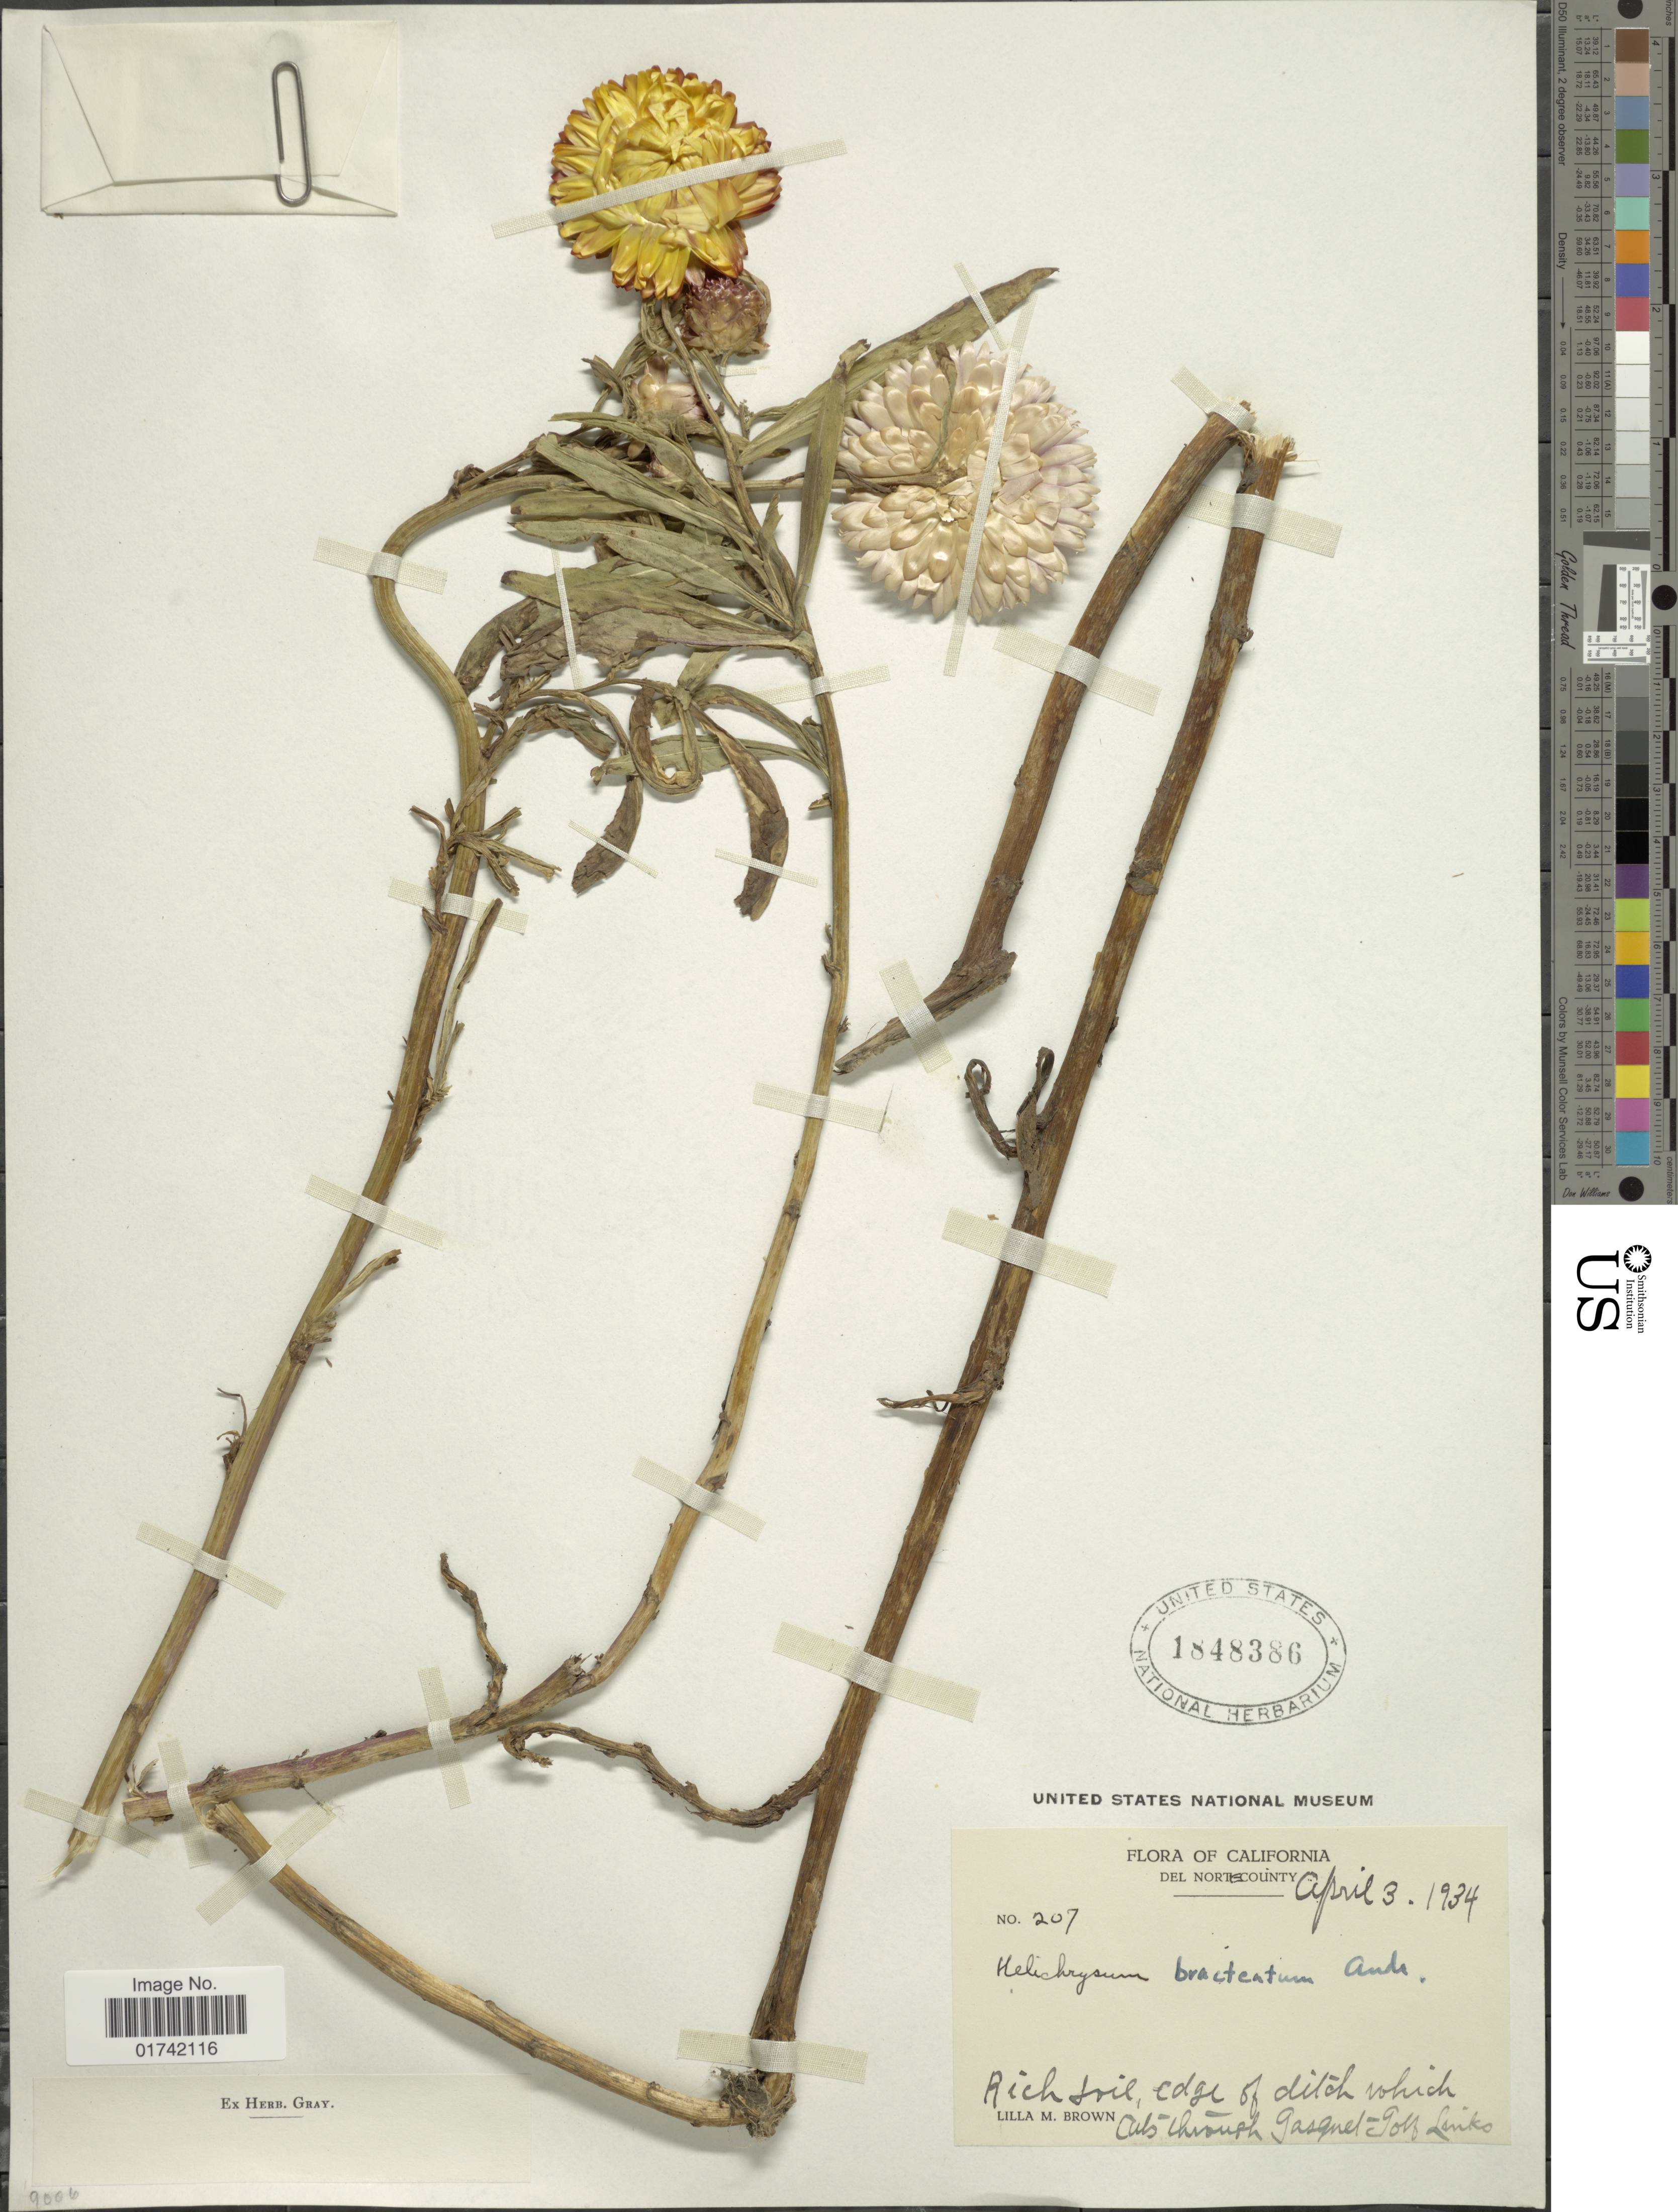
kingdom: Plantae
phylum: Tracheophyta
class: Magnoliopsida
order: Asterales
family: Asteraceae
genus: Helichrysum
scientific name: Helichrysum bracteatum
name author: (Vent.) Haw.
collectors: L. M. Brown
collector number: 207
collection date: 1934-04-03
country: United States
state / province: California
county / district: Del Norte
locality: Del Norte County, through Gasquet Golf Links.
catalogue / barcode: US 1848386